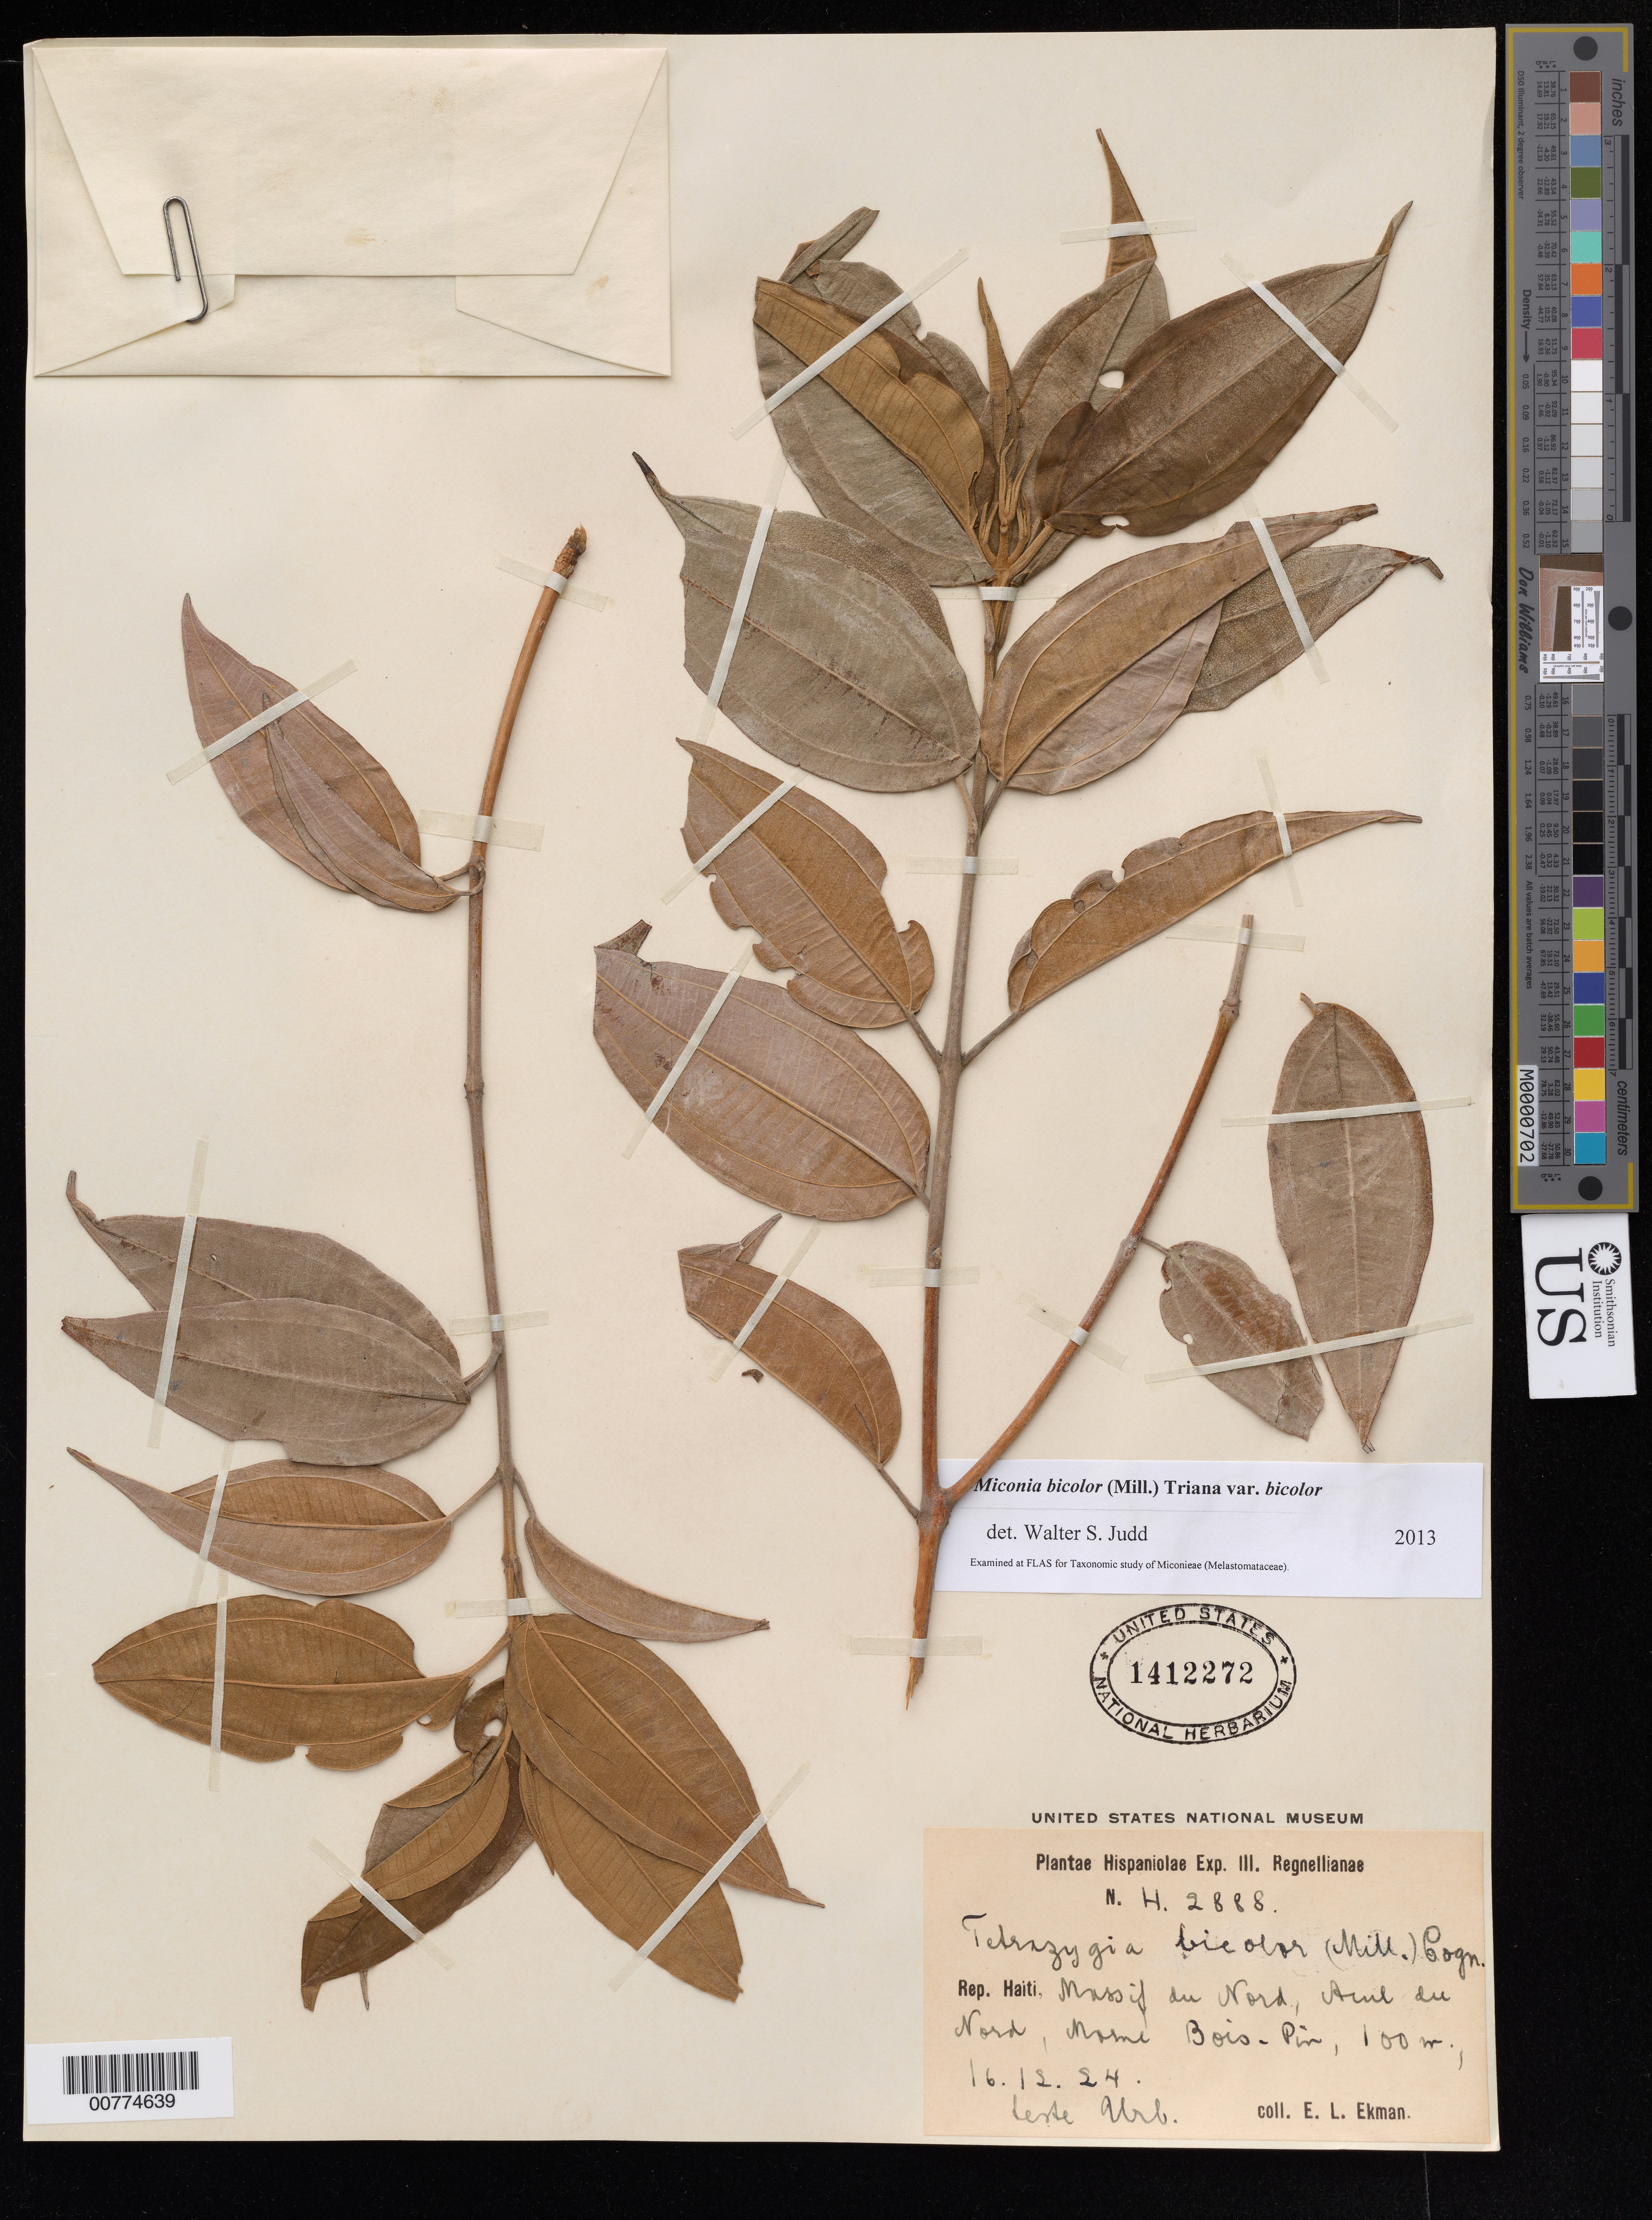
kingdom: Plantae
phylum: Tracheophyta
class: Magnoliopsida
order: Myrtales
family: Melastomataceae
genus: Miconia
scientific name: Miconia bicolor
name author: (Mill.) Triana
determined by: Judd, Walter S.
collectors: E. L. Ekman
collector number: H 2888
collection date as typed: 16 Dec 1924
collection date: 1924-12-16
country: Haiti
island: Hispaniola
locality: Massif du Nord, Acul du Nord, Morne Bois-Pin.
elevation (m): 100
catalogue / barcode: US 1412272